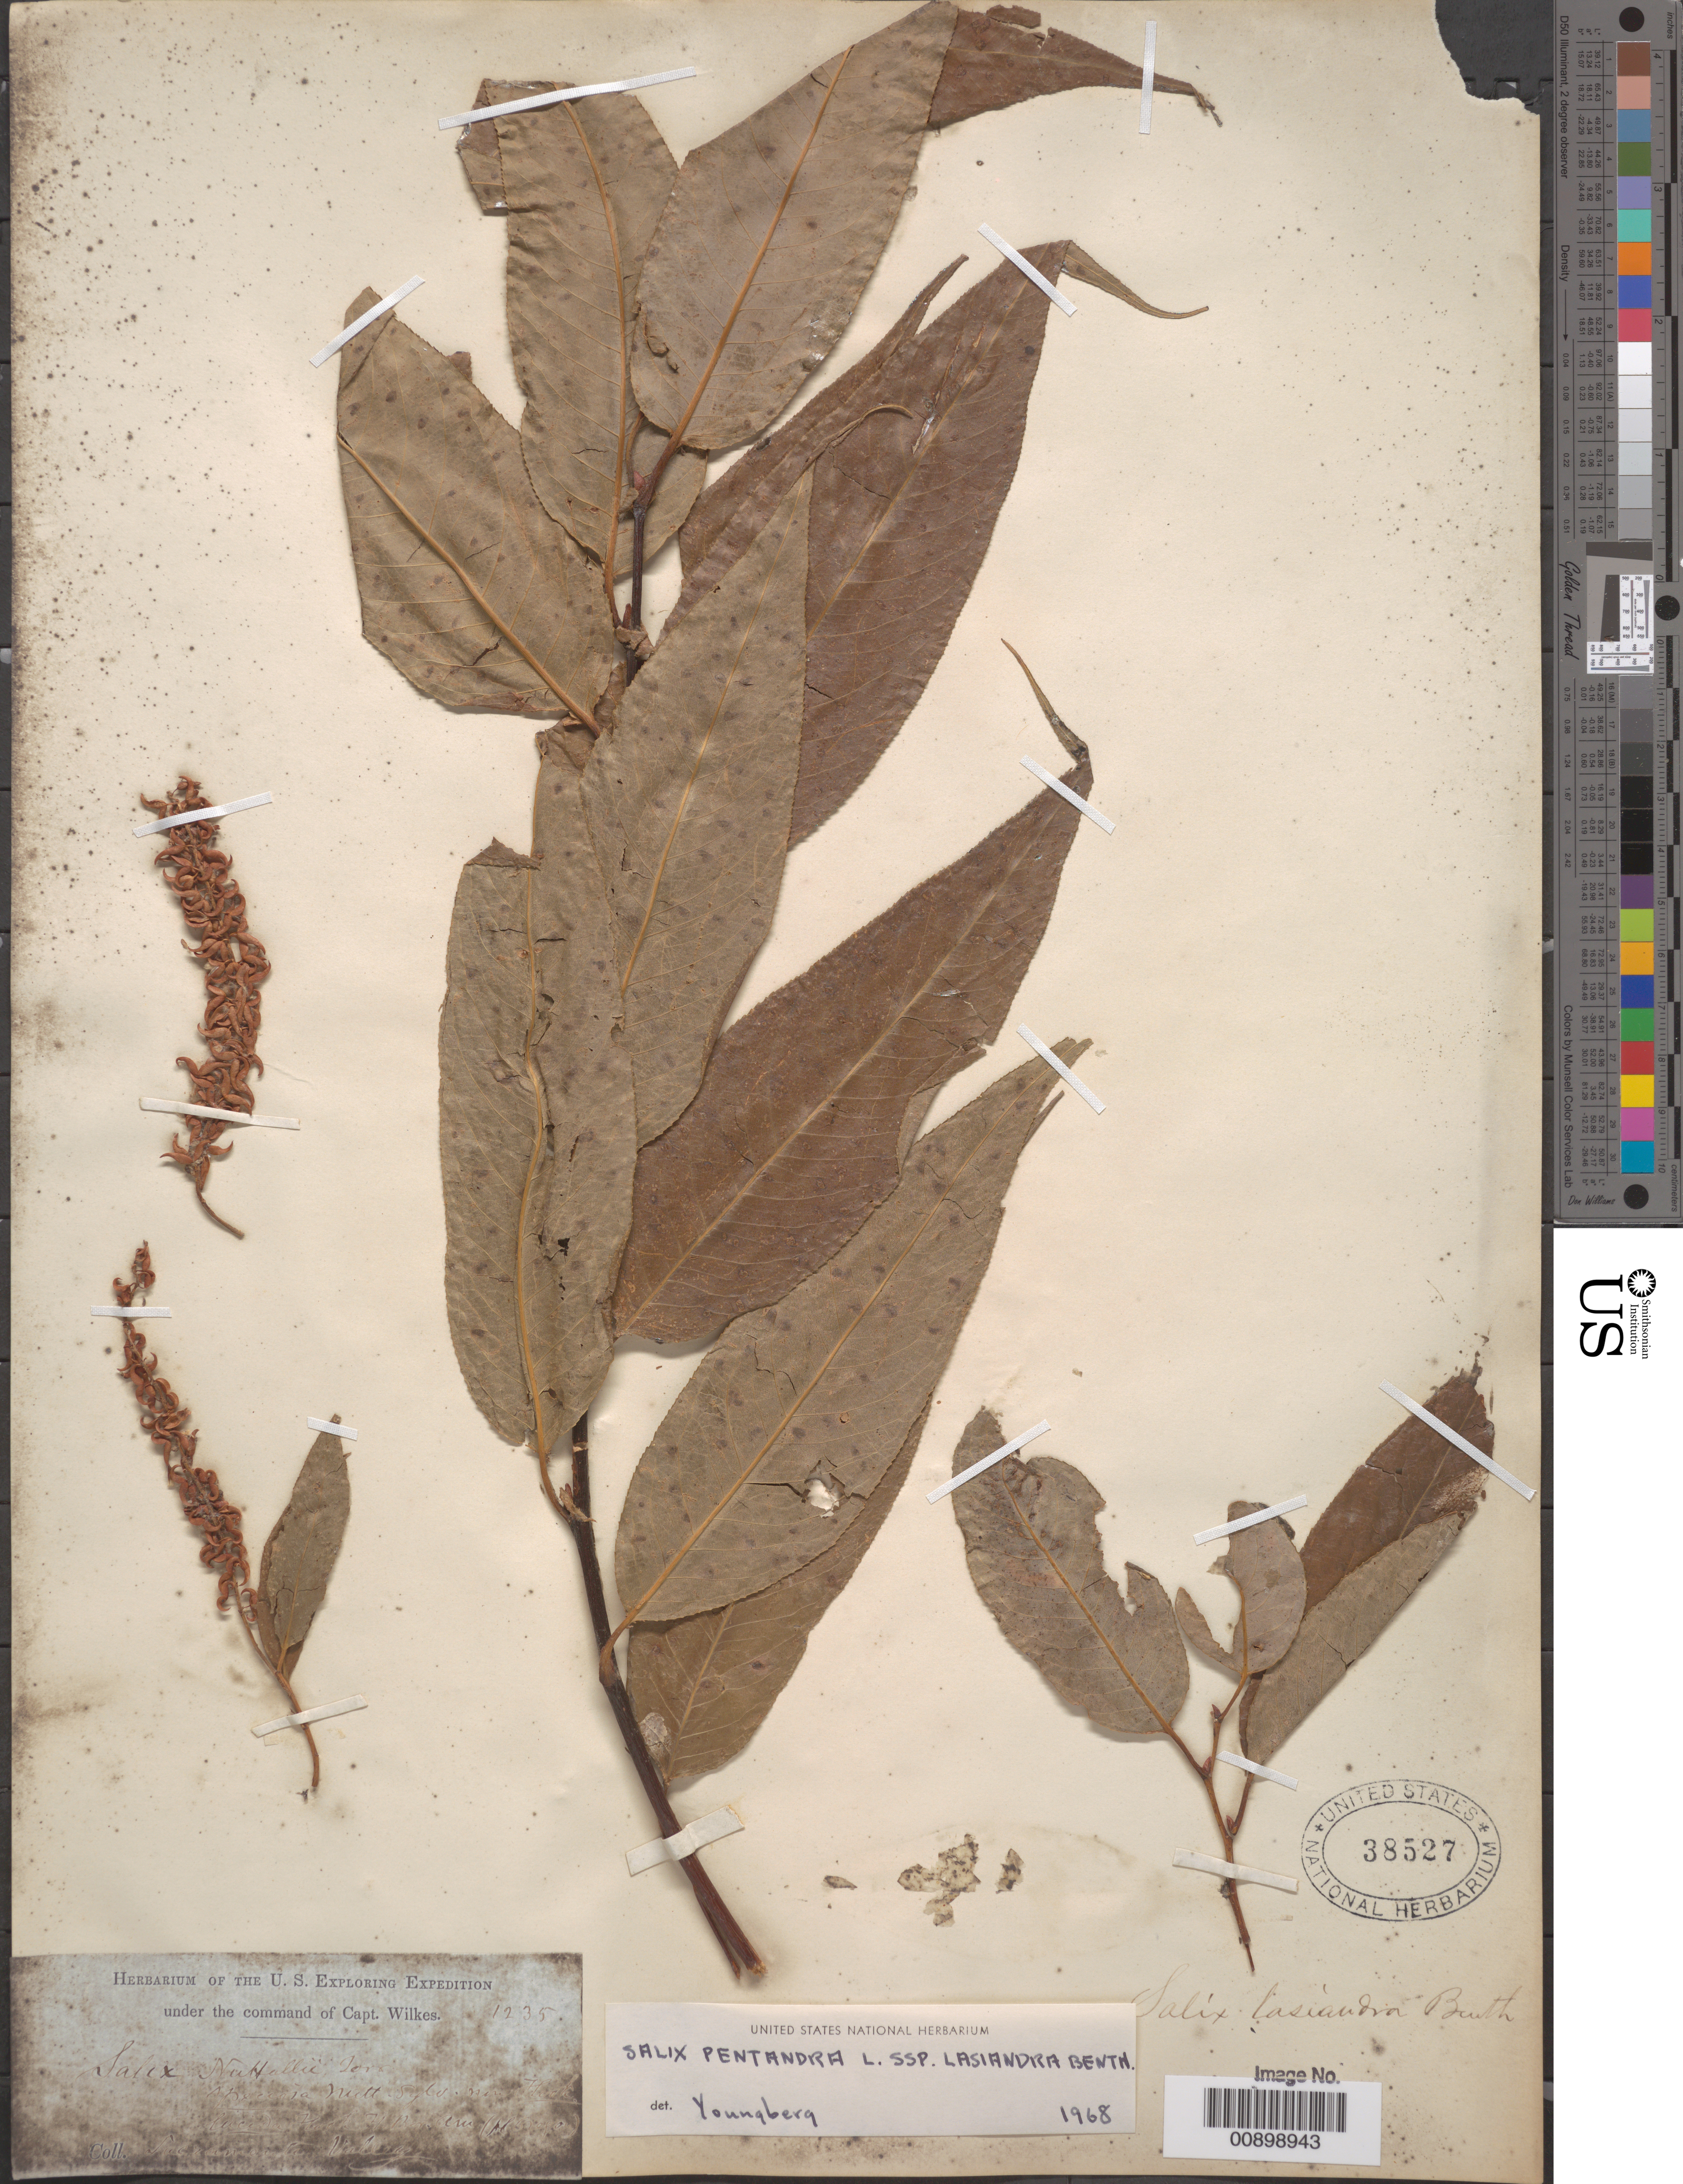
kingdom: Plantae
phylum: Tracheophyta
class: Magnoliopsida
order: Malpighiales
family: Salicaceae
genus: Salix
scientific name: Salix lasiandra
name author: Benth.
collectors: Wilkes Explor. Exped.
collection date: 1838/1842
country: United States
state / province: California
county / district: Sacramento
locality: Sacramento Valley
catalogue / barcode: US 38527